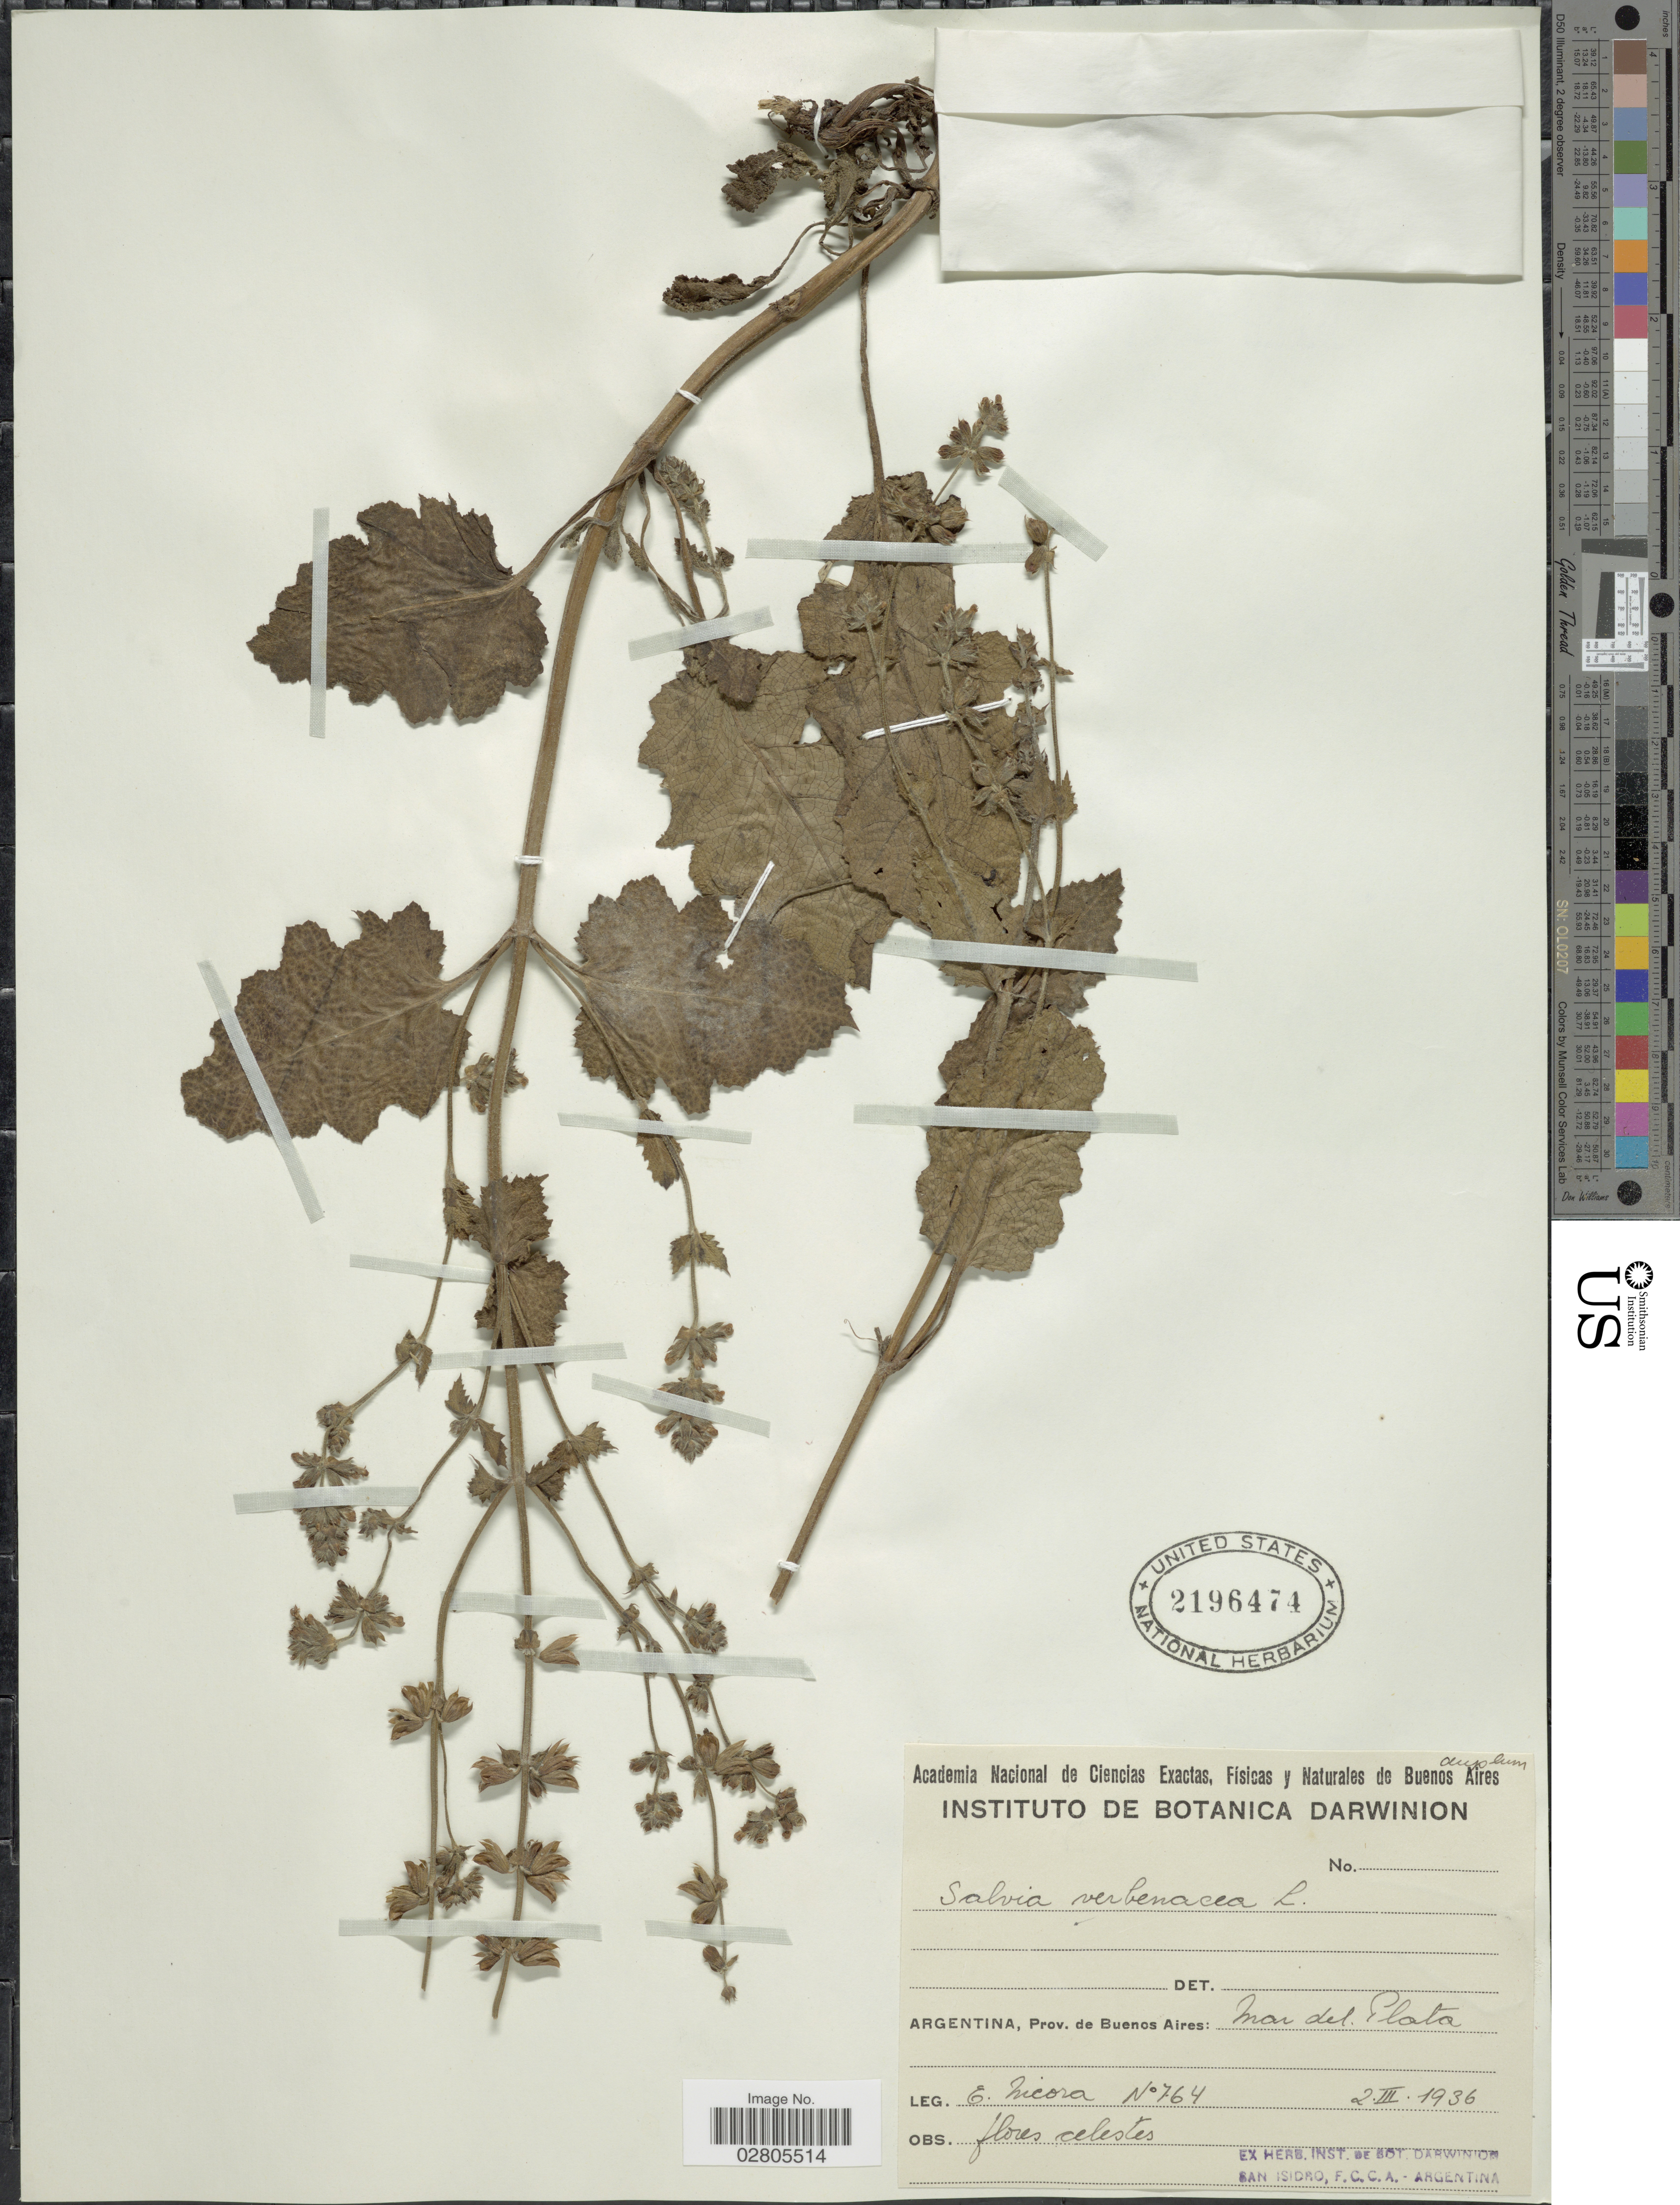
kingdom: Plantae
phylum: Tracheophyta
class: Magnoliopsida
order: Lamiales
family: Lamiaceae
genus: Salvia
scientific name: Salvia verbenacea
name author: L.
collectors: E. Nicora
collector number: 764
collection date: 1936-03-02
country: Argentina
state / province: Buenos Aires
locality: Prov. de Buenos Aires: mar del Plata.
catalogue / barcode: US 2196474